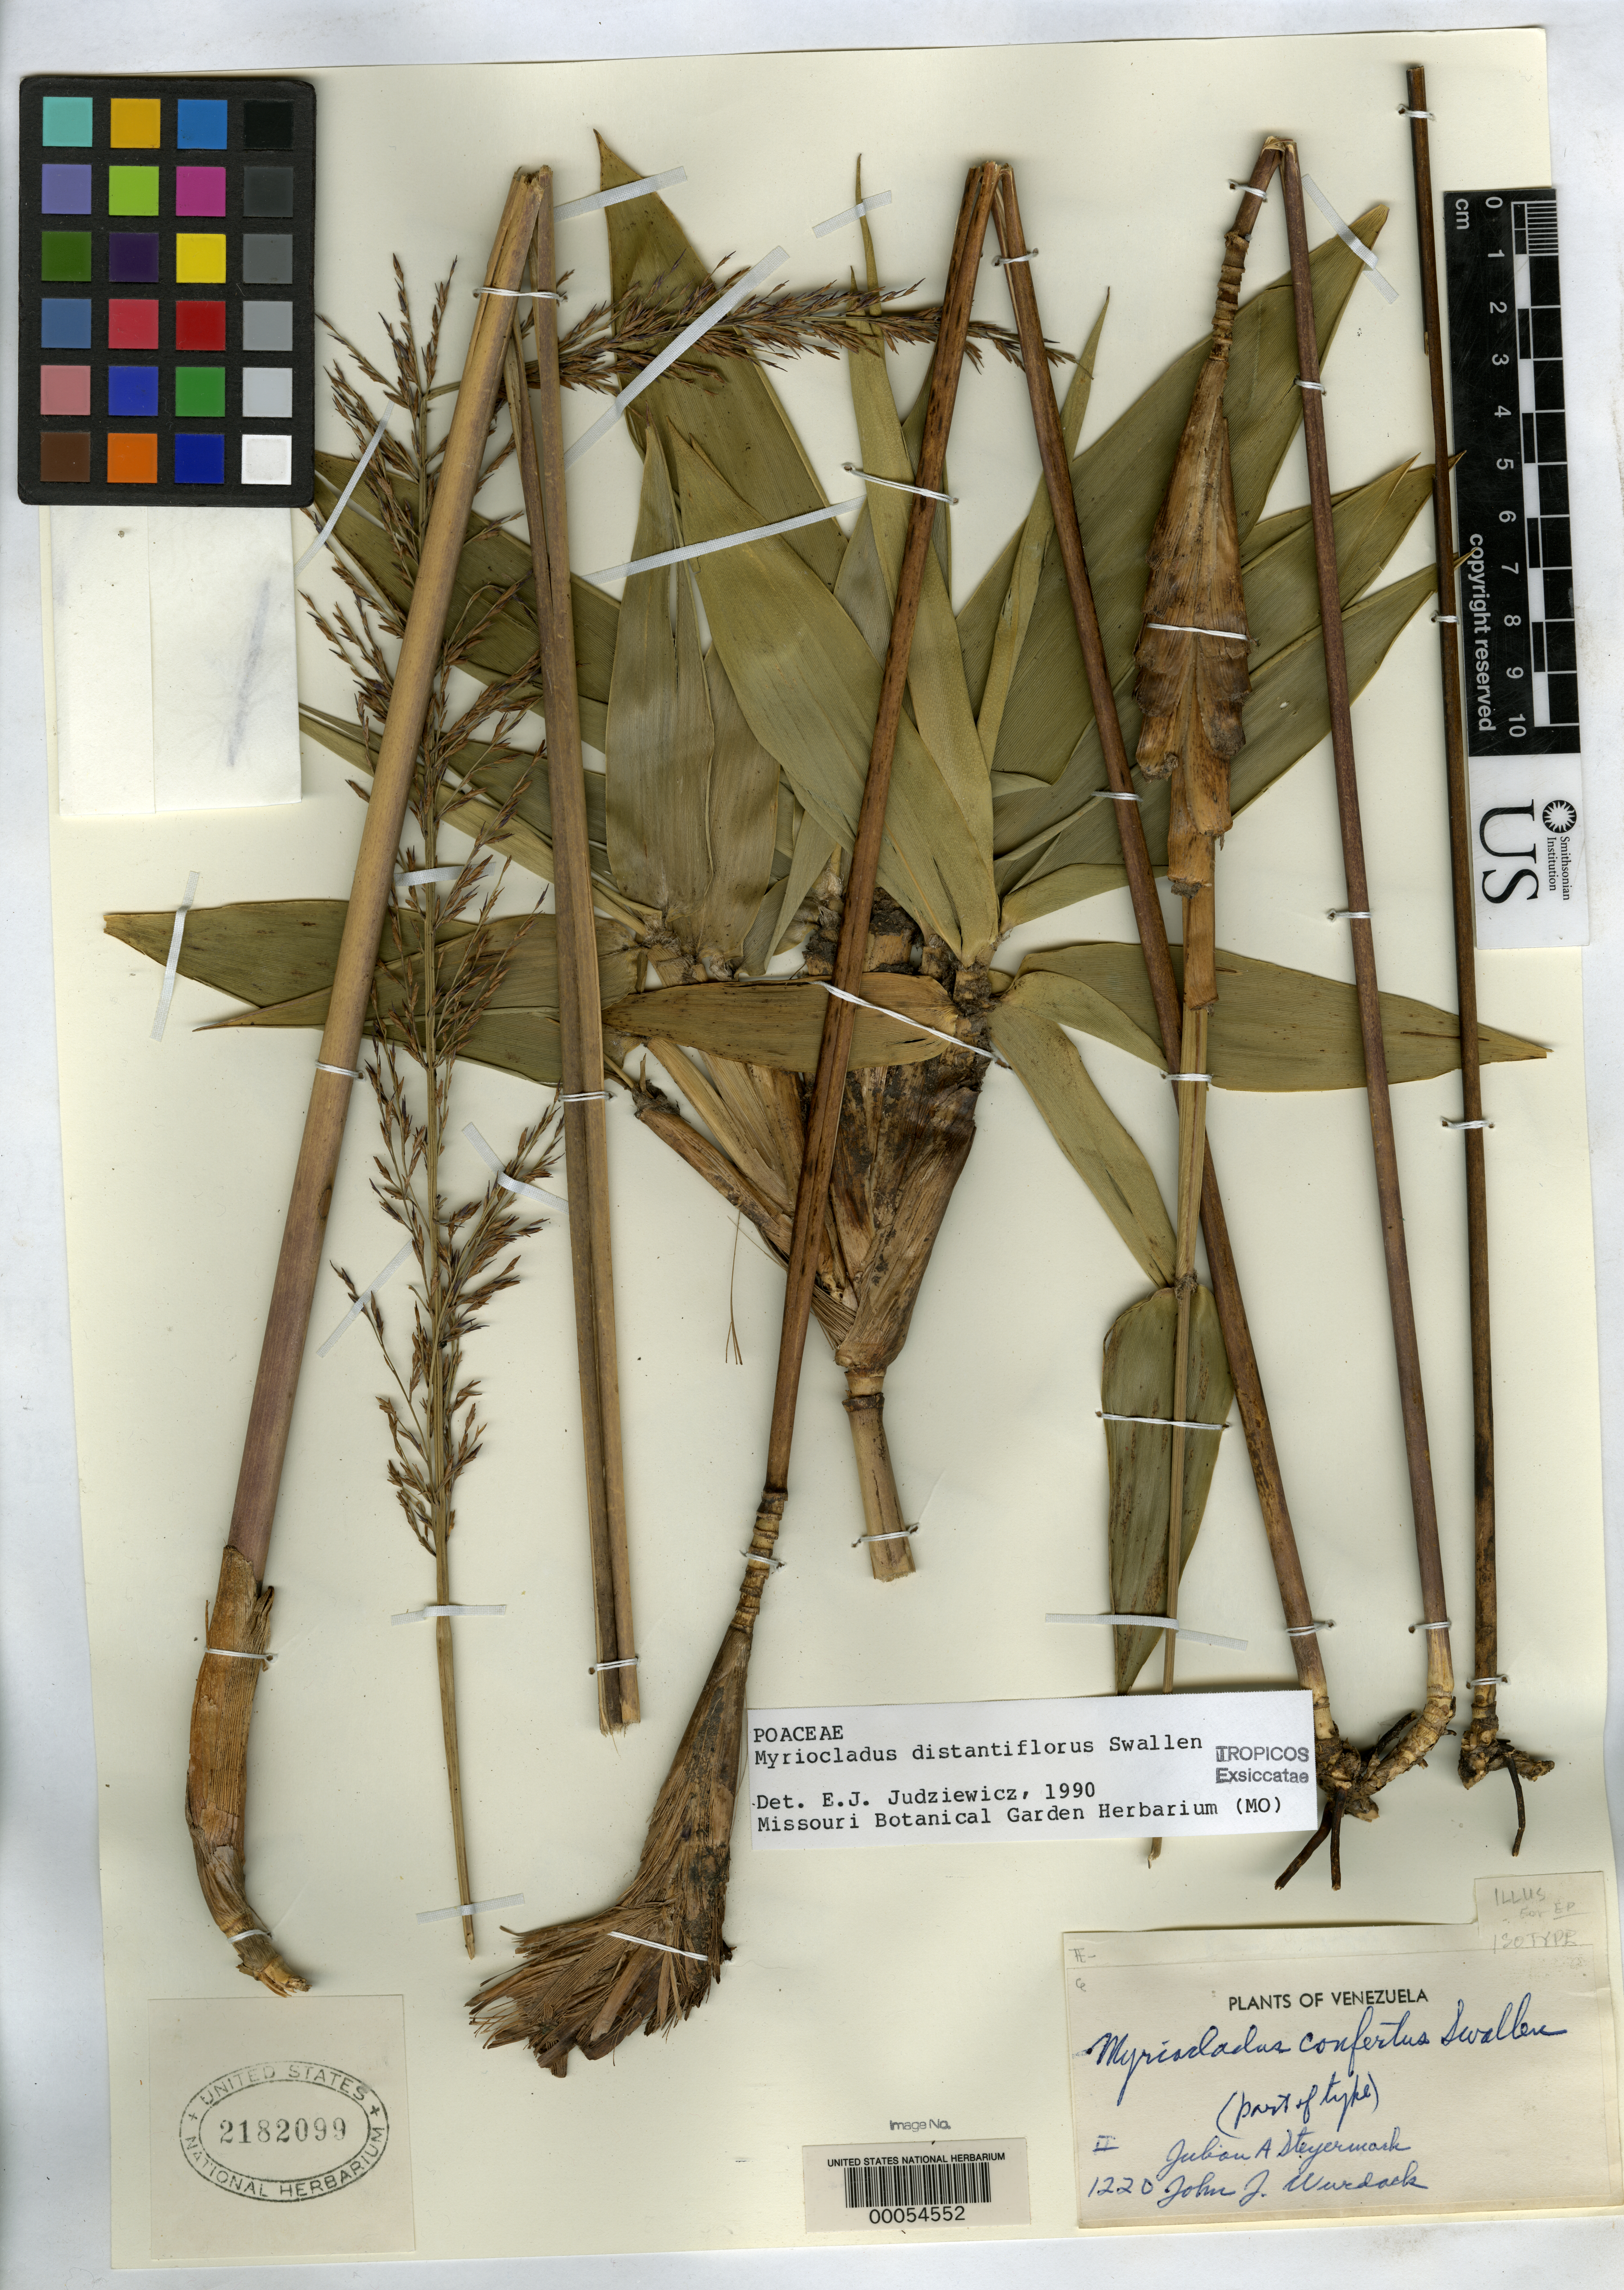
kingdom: Plantae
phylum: Tracheophyta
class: Liliopsida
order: Poales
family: Poaceae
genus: Myriocladus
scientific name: Myriocladus confertus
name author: Swallen in Maguire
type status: Isotype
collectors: J. Steyermark & J. J. Wurdack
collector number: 1220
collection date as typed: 01 Mar 1955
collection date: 1955-03-01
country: Venezuela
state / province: Bolivar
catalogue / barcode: US 2182099